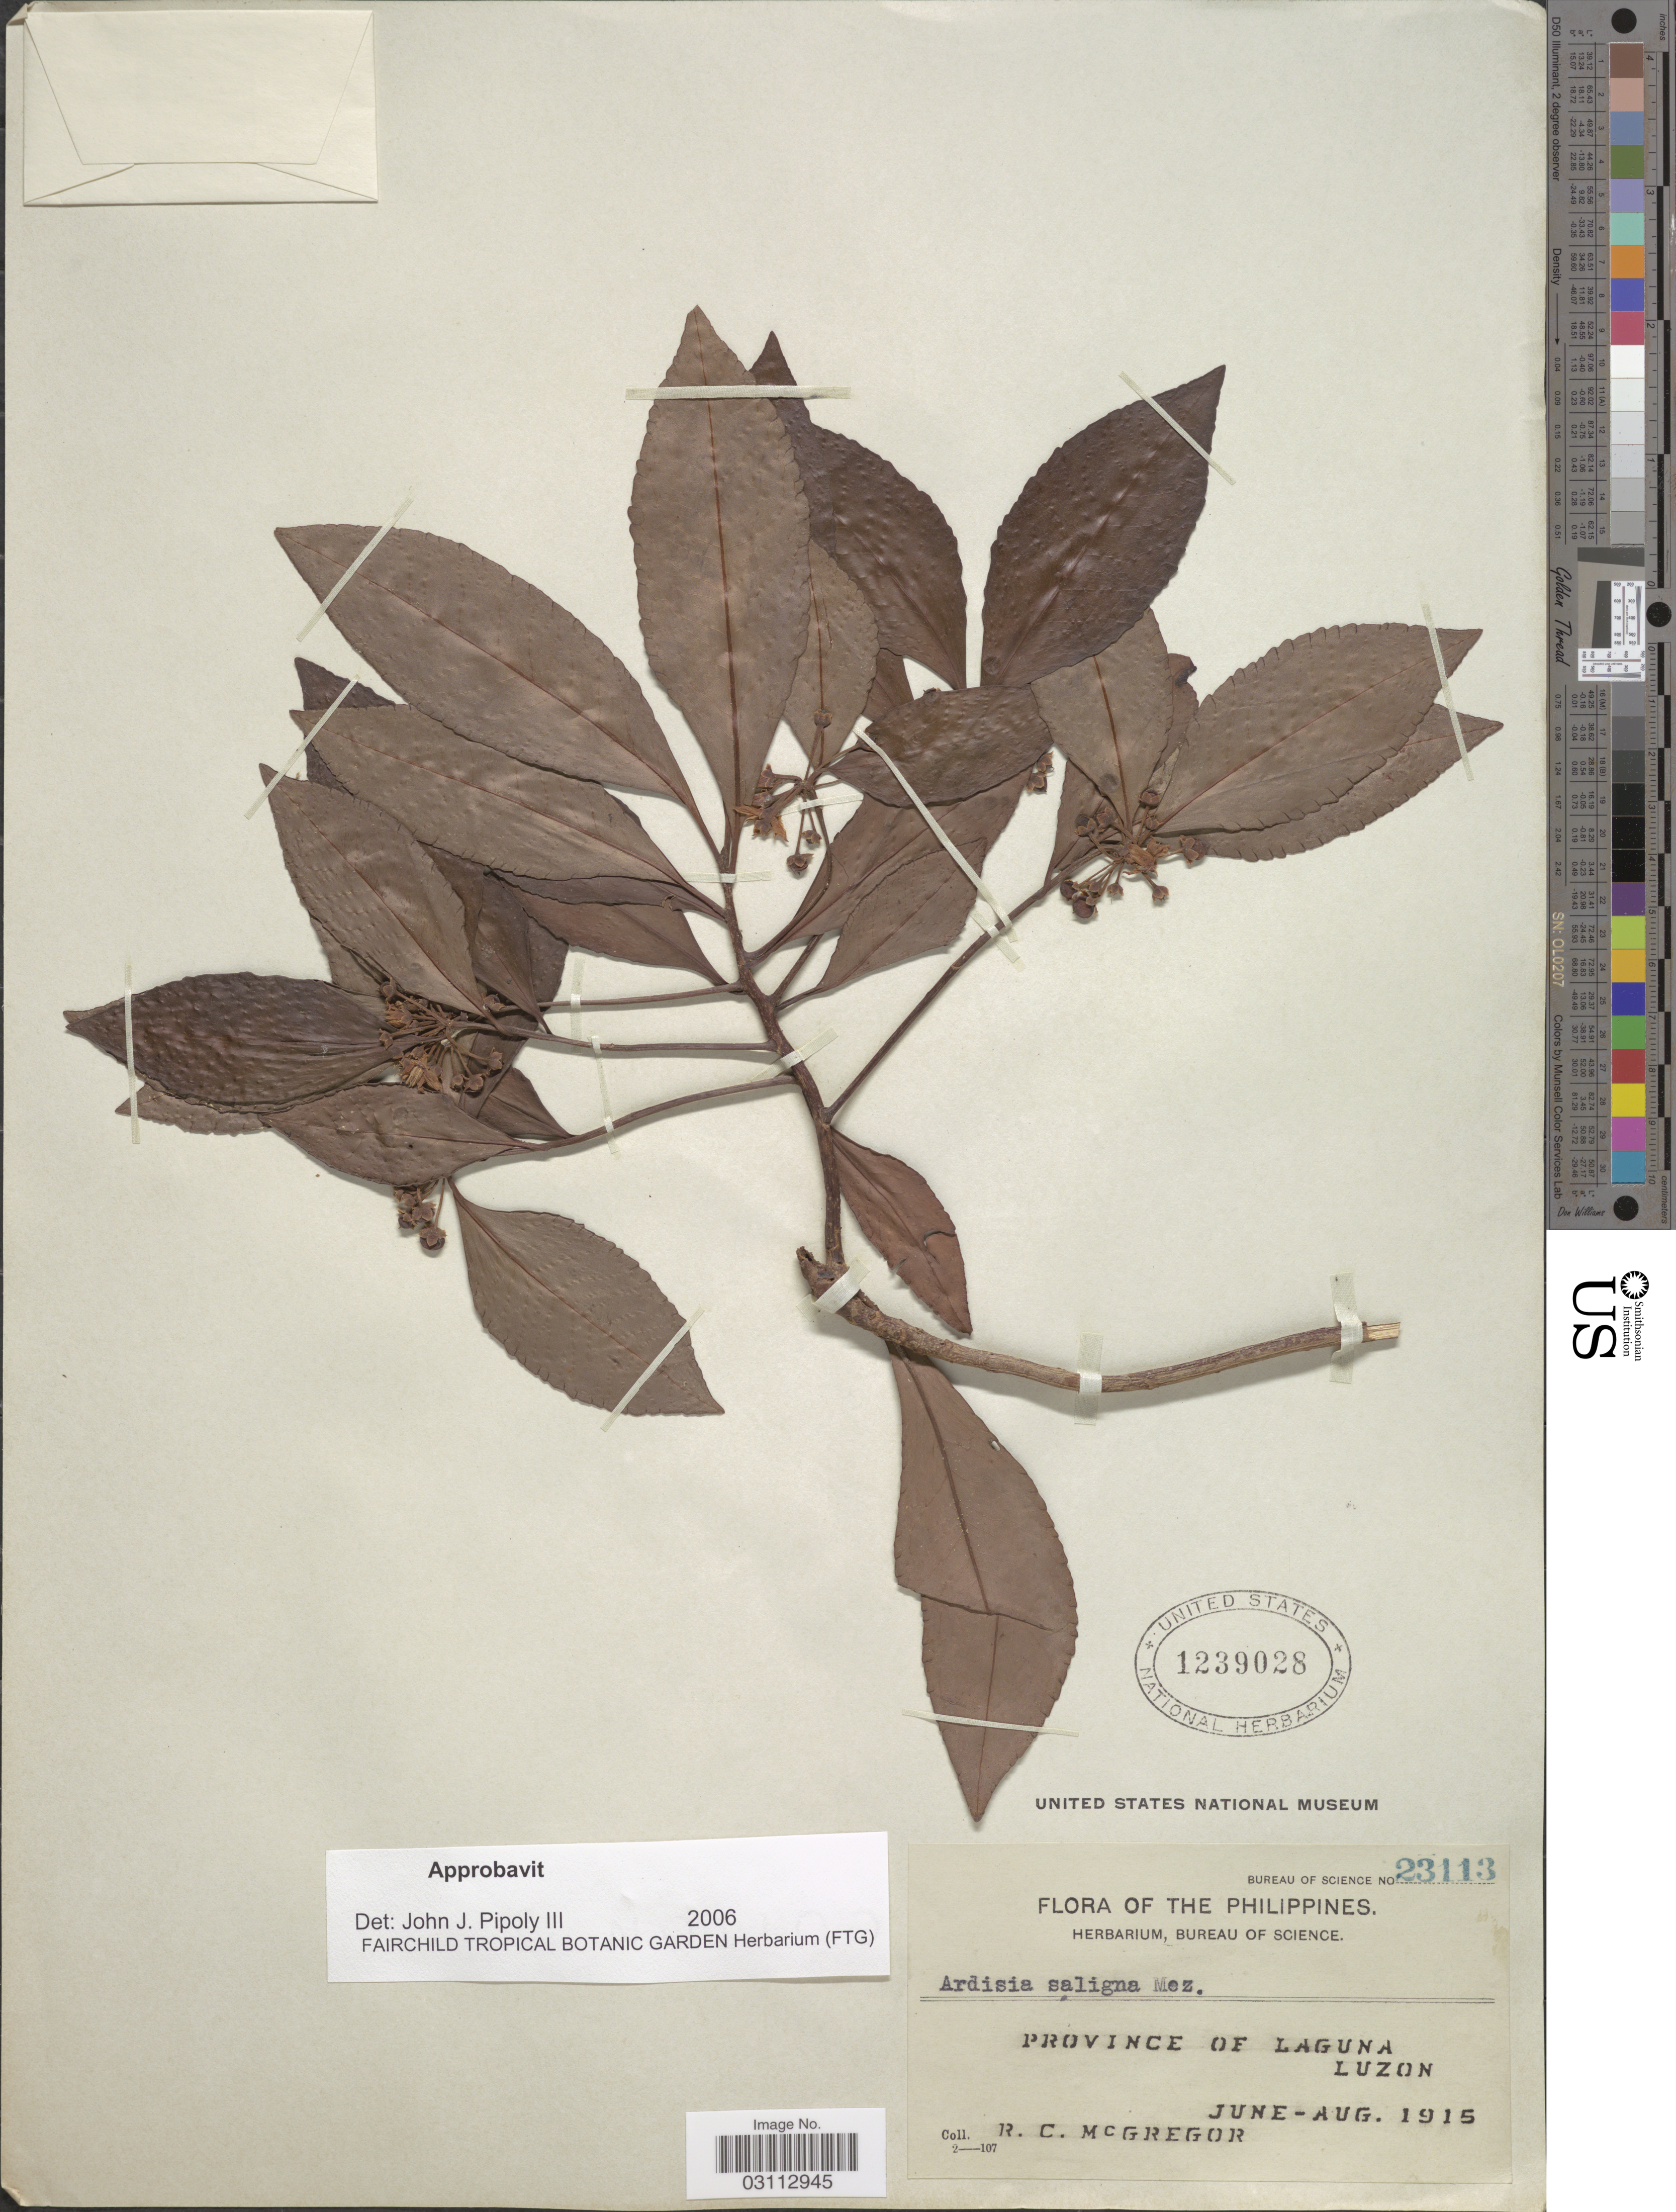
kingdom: Plantae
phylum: Tracheophyta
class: Magnoliopsida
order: Ericales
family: Primulaceae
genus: Ardisia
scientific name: Ardisia saligna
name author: Mez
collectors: R. C. McGregor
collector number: Bureau of Science 23113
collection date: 1915-06/1915-08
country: Philippines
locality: Province of Laguna. Luzon.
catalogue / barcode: US 1239028